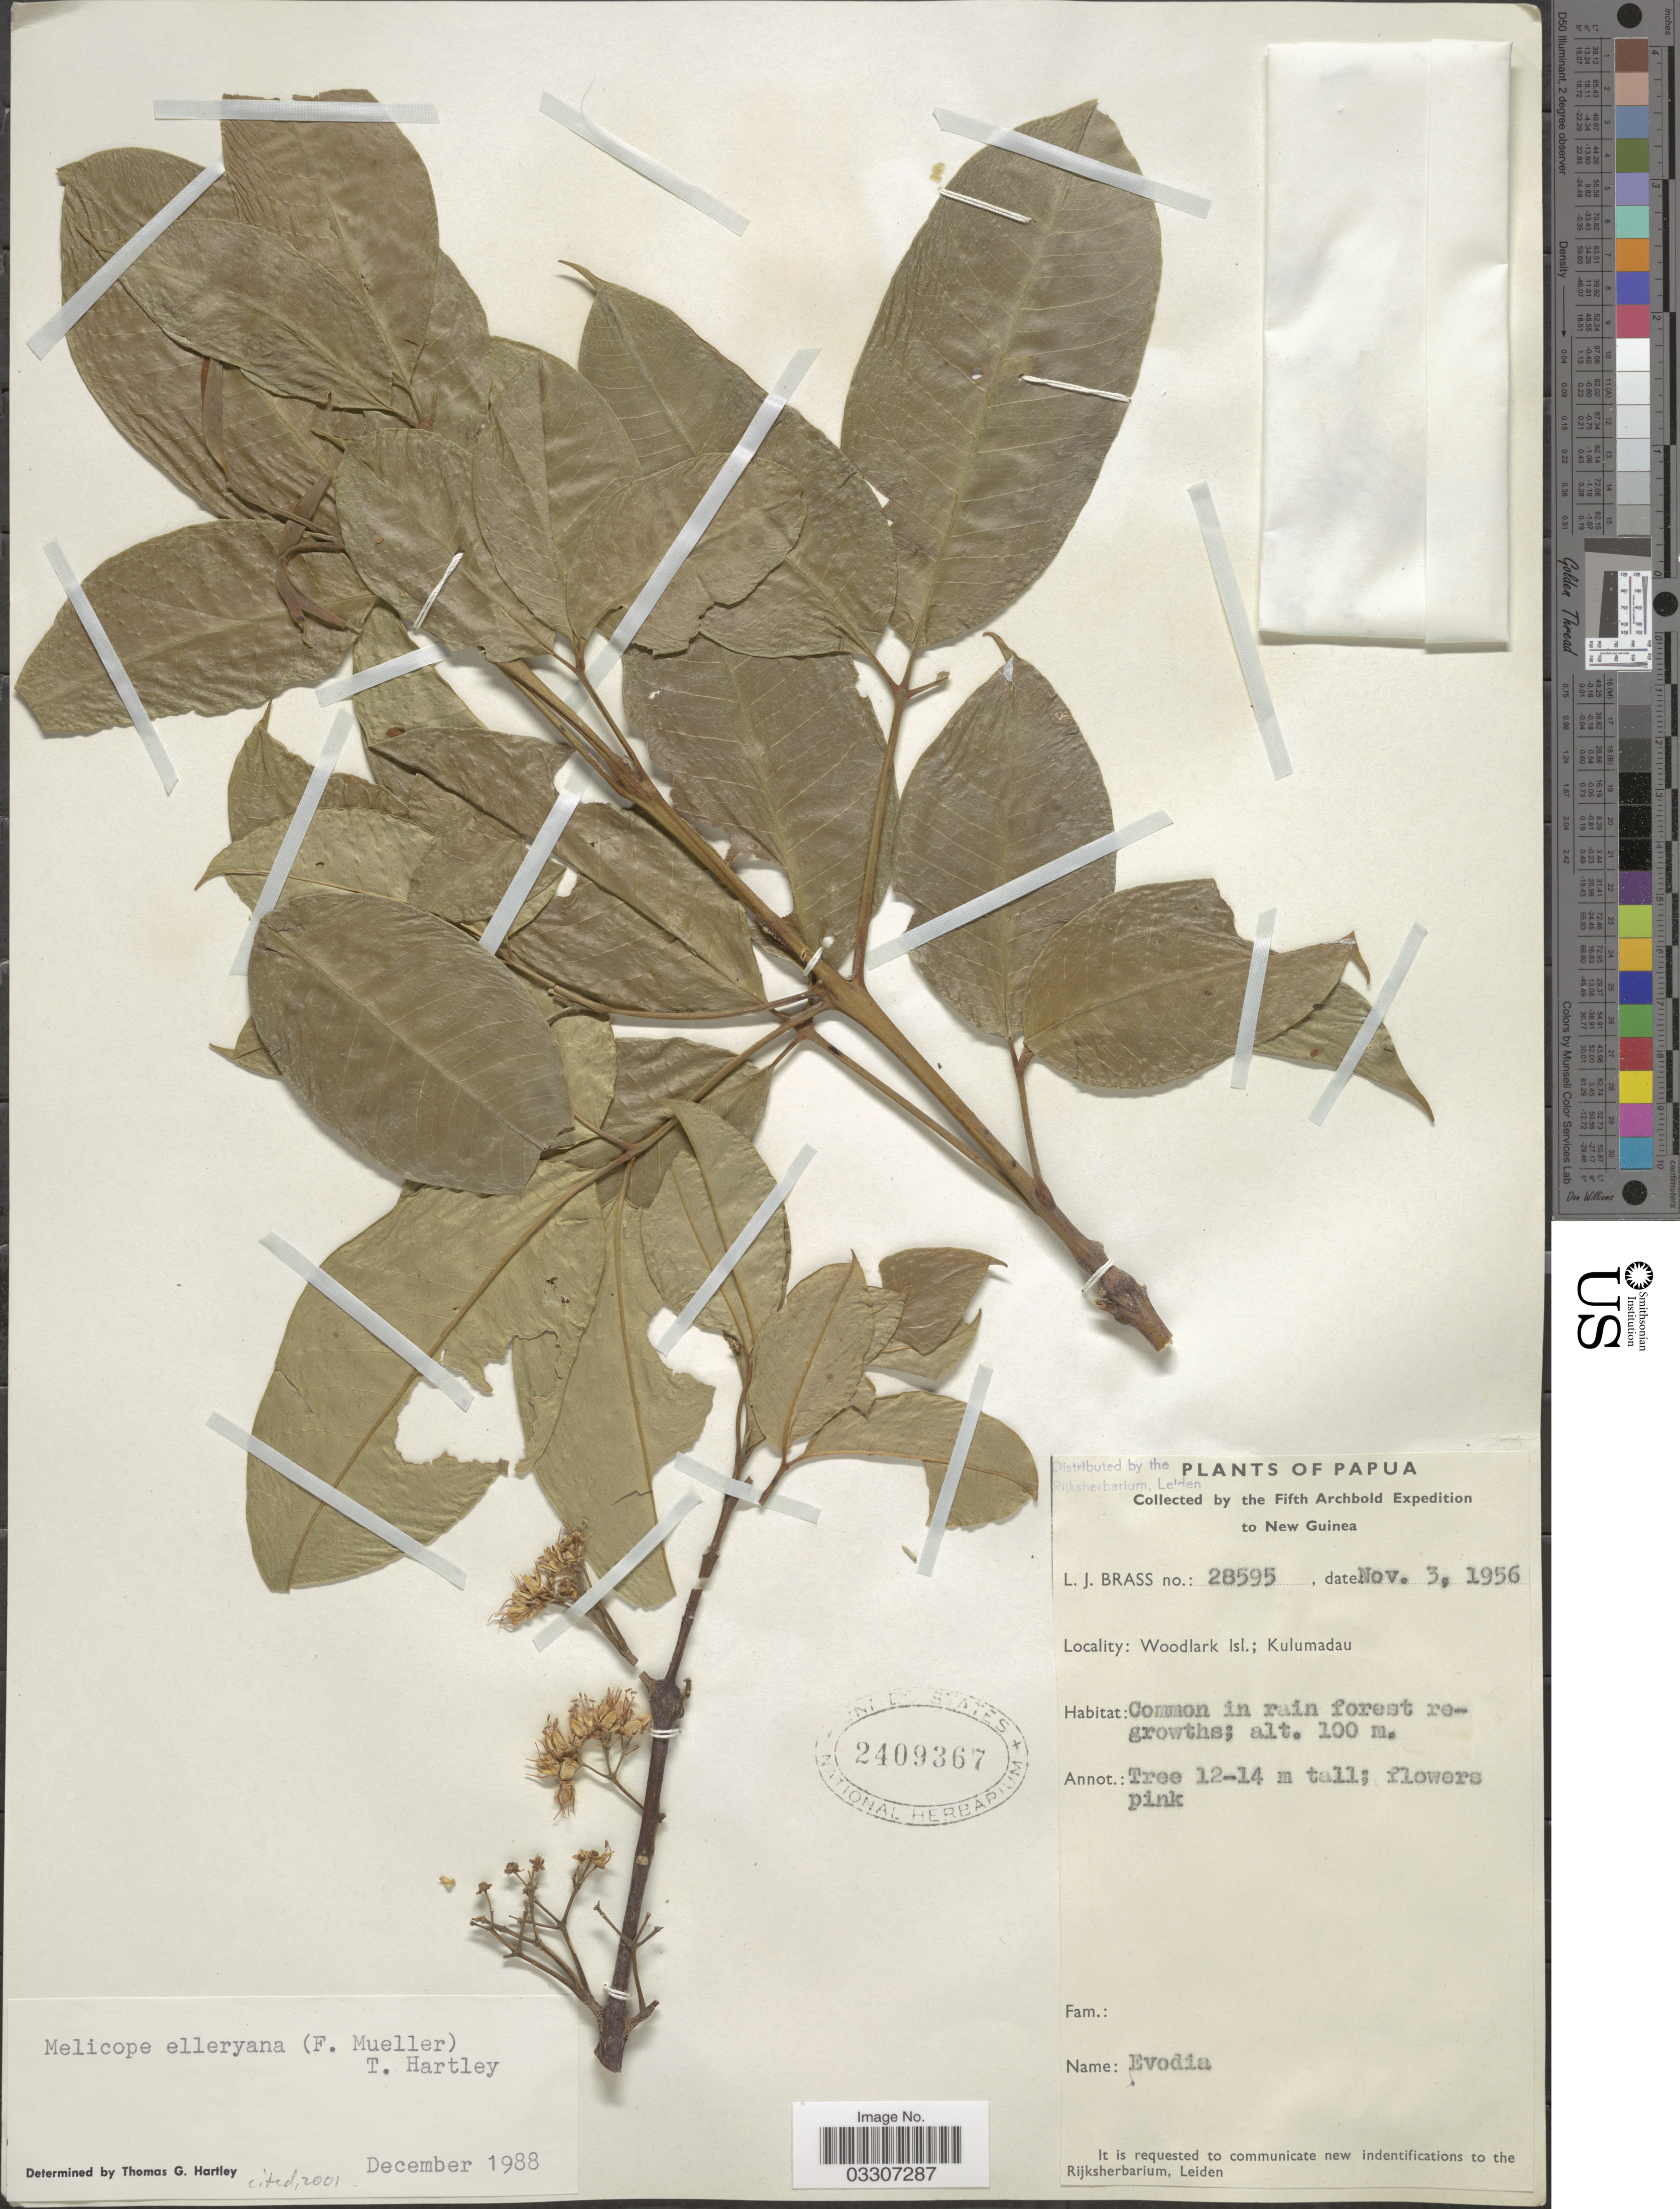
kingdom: Plantae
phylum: Tracheophyta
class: Magnoliopsida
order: Sapindales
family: Rutaceae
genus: Melicope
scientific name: Melicope elleryana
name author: (F. Muell.) T.G. Hartley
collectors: L. J. Brass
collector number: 28595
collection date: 1956-11-03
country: Papua New Guinea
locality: Papua. New Guinea. Woodlark Isl.; Kulumadau.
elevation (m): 100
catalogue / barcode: US 2409367